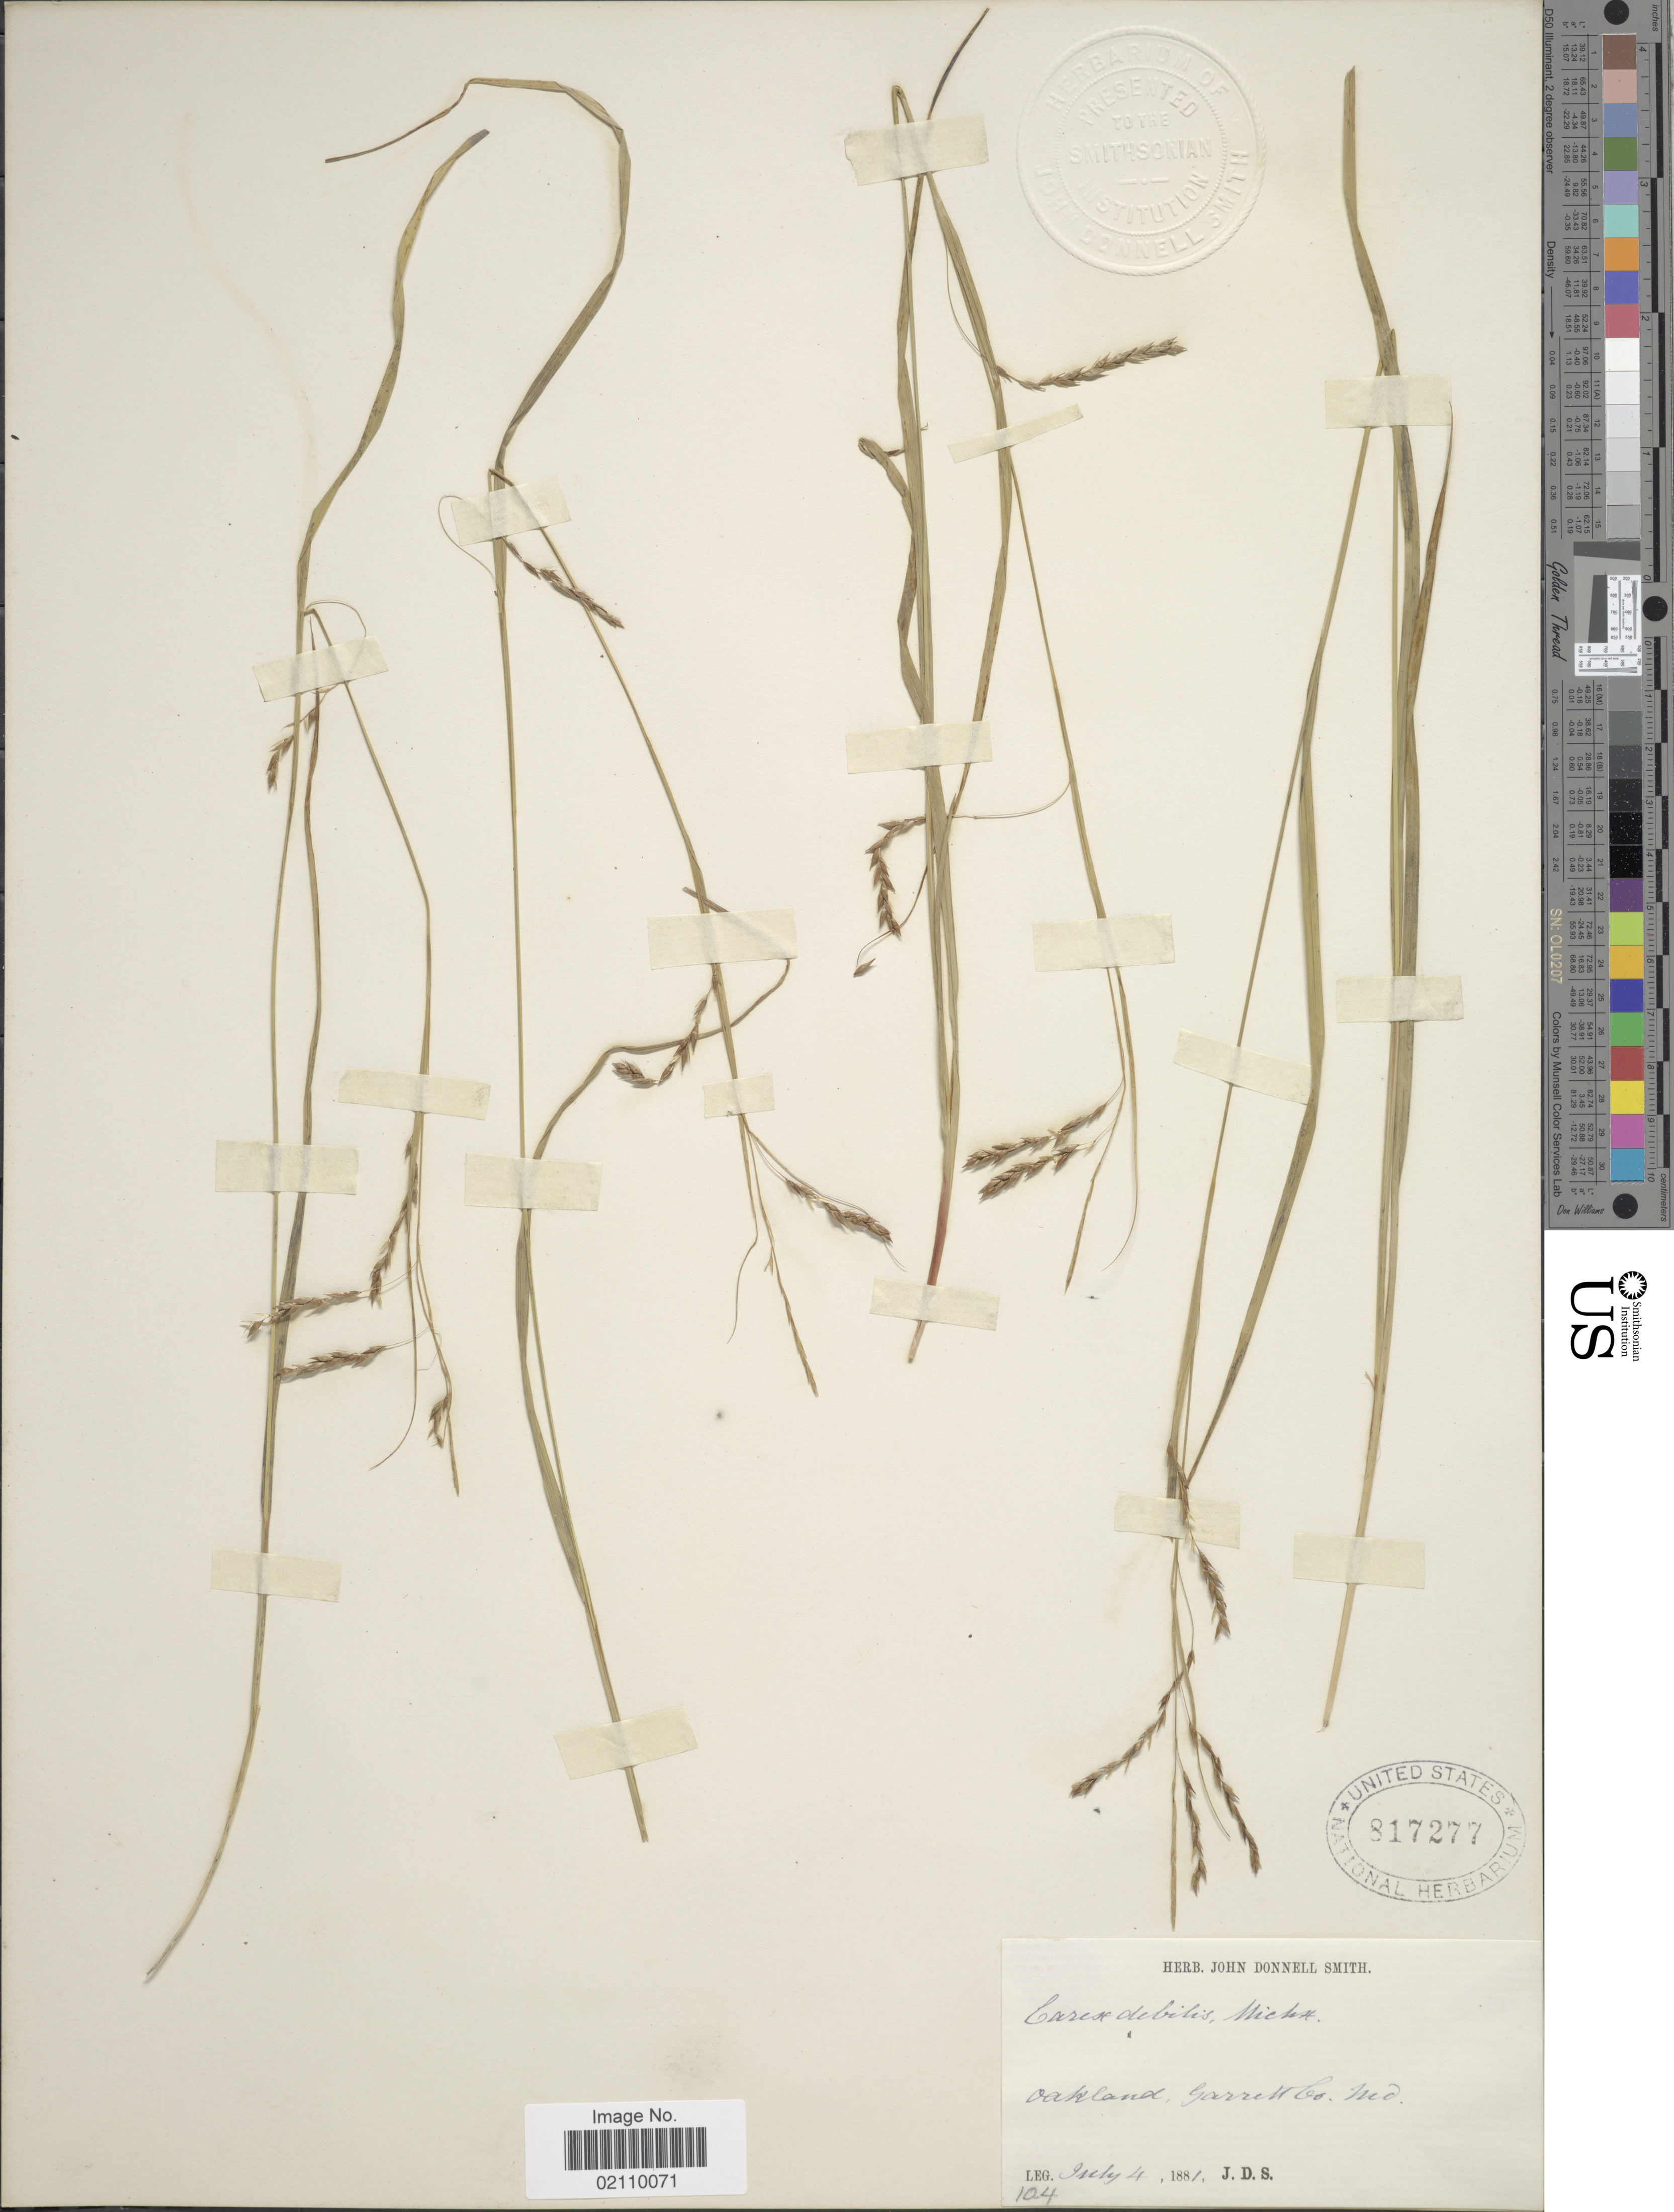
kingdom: Plantae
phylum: Tracheophyta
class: Liliopsida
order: Poales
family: Cyperaceae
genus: Carex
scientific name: Carex flexuosa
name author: Muhl. ex Willd.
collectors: J. Donnell Smith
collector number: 104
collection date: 1881-07-04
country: United States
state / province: Maryland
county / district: Garrett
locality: Oakland, Garrett Co.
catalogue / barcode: US 817277